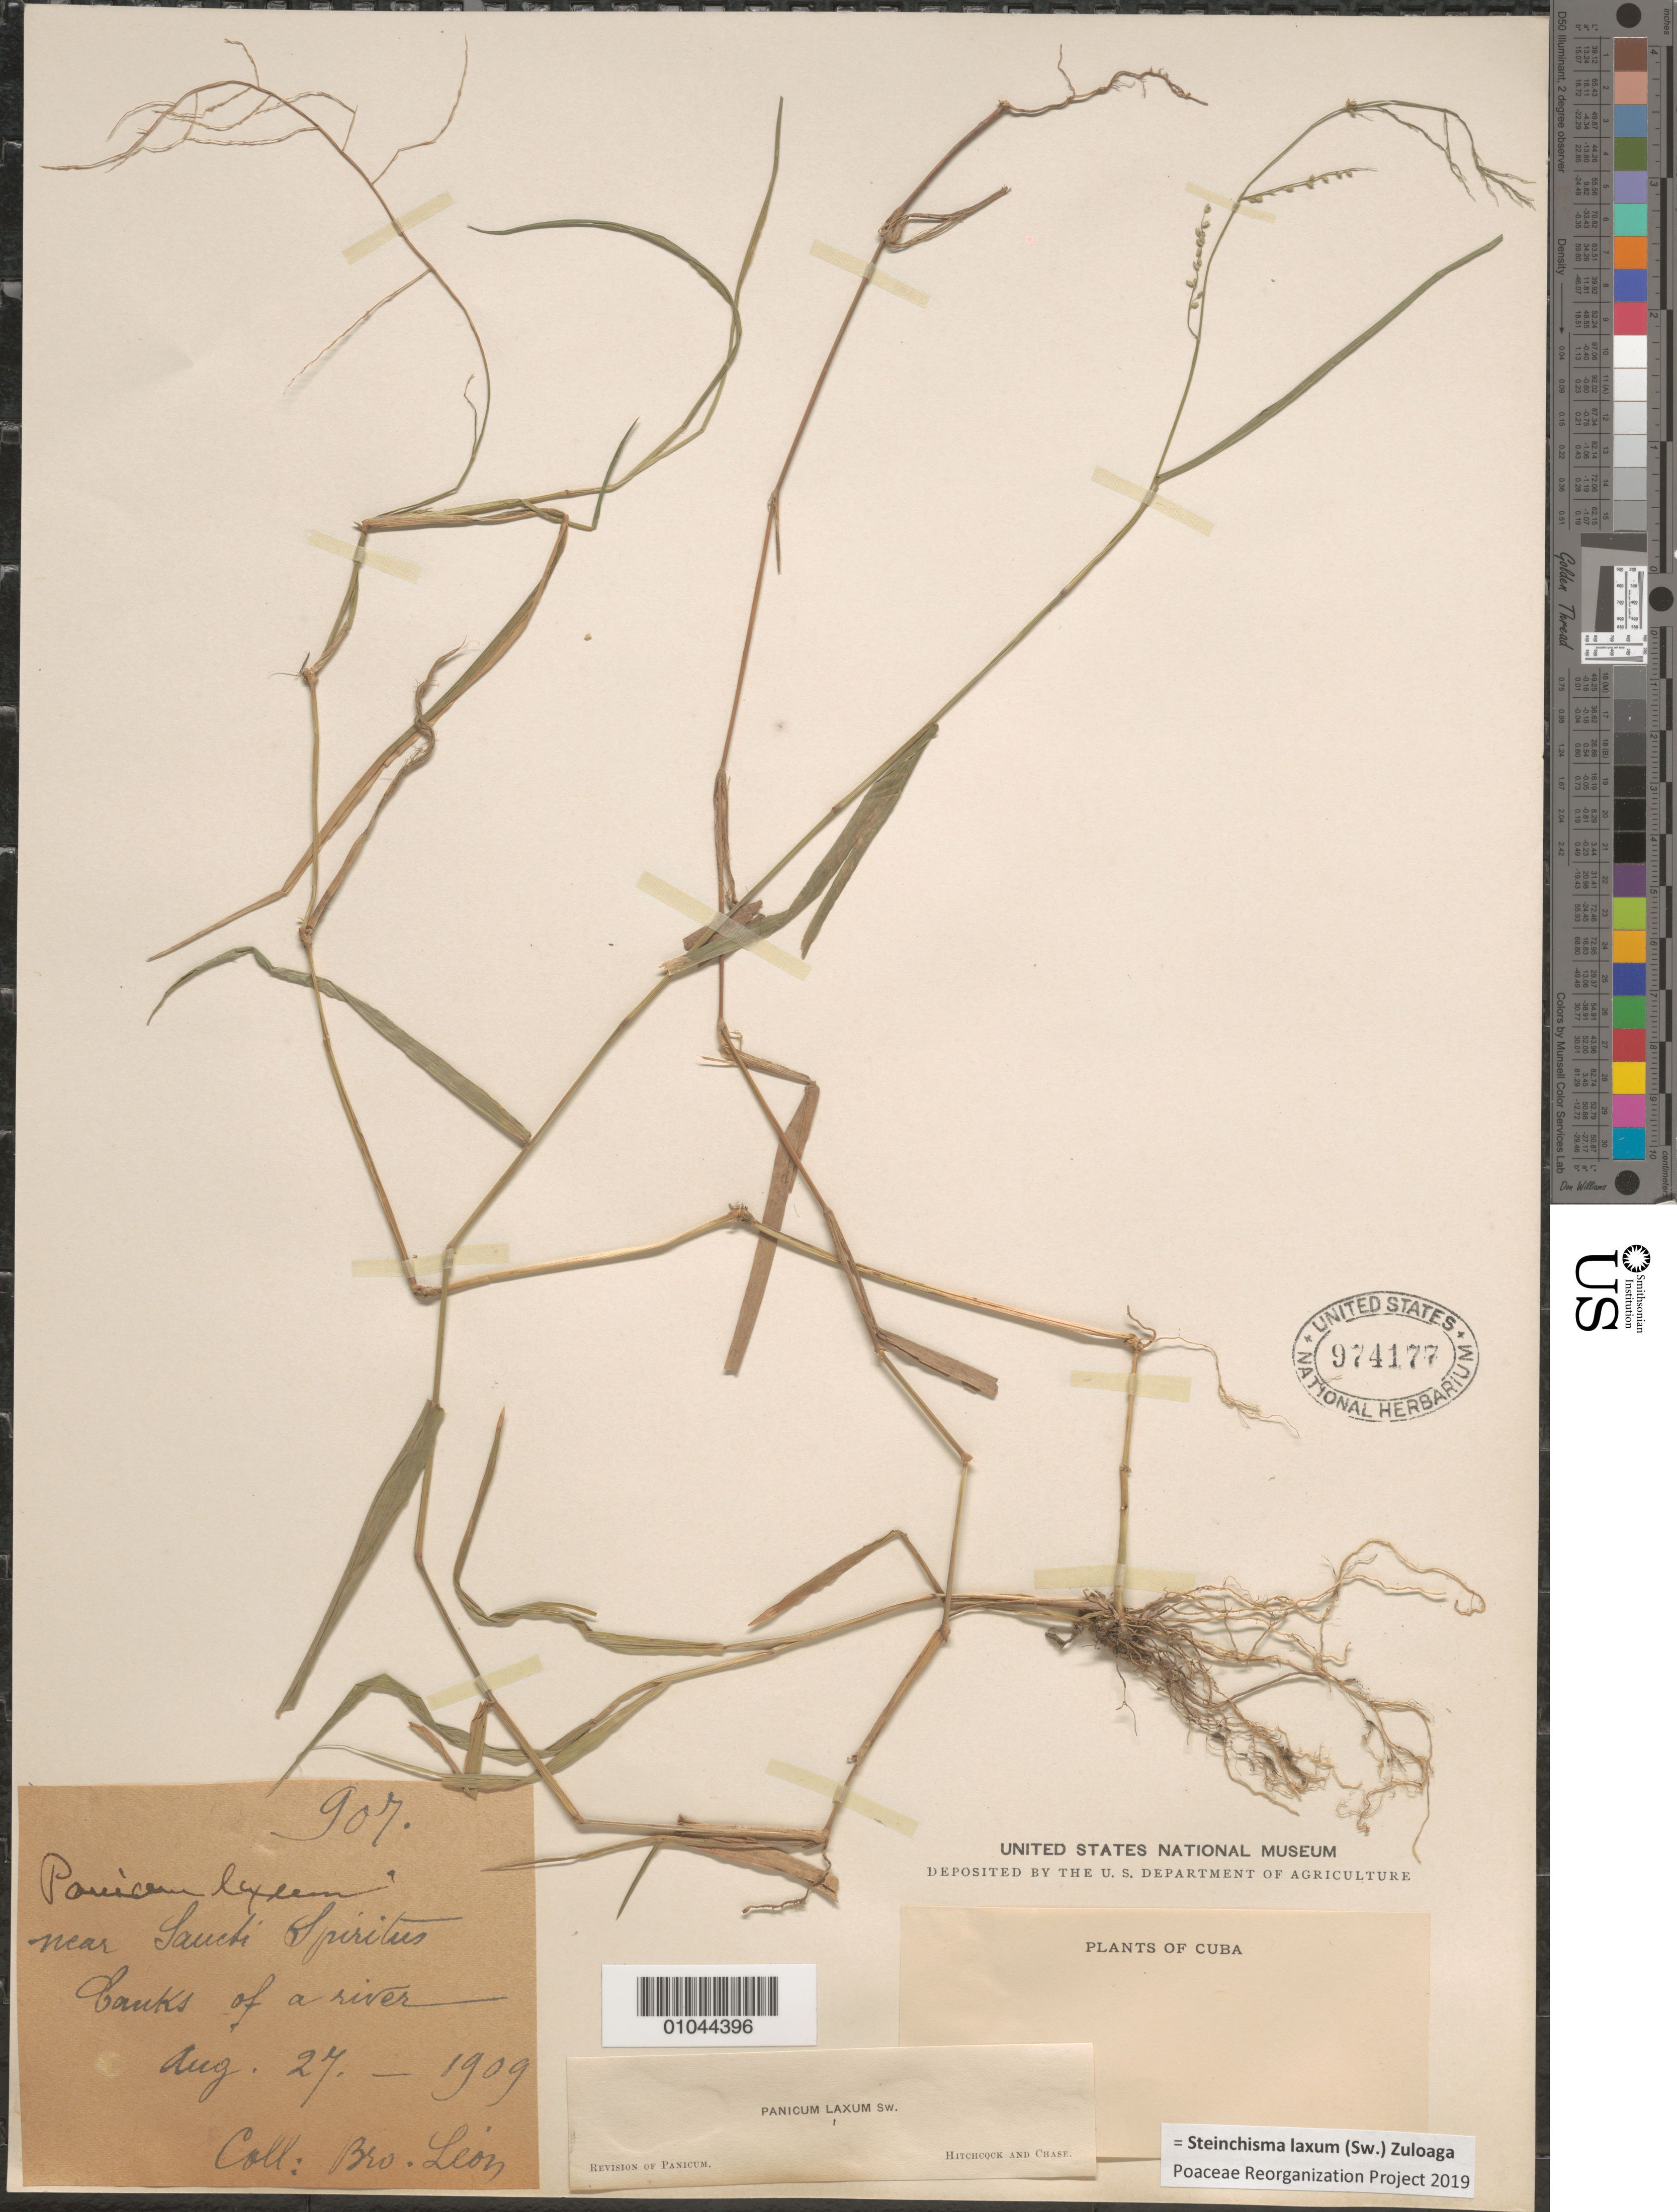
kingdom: Plantae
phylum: Tracheophyta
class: Liliopsida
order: Poales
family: Poaceae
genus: Panicum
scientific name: Panicum laxum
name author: Sw.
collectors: Bro. León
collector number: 907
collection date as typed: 27 Aug 1909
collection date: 1909-08-27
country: Cuba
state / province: Sancti Spiritus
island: Cuba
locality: Near Sancti Spiritus, banks of a river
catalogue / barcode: US 974177